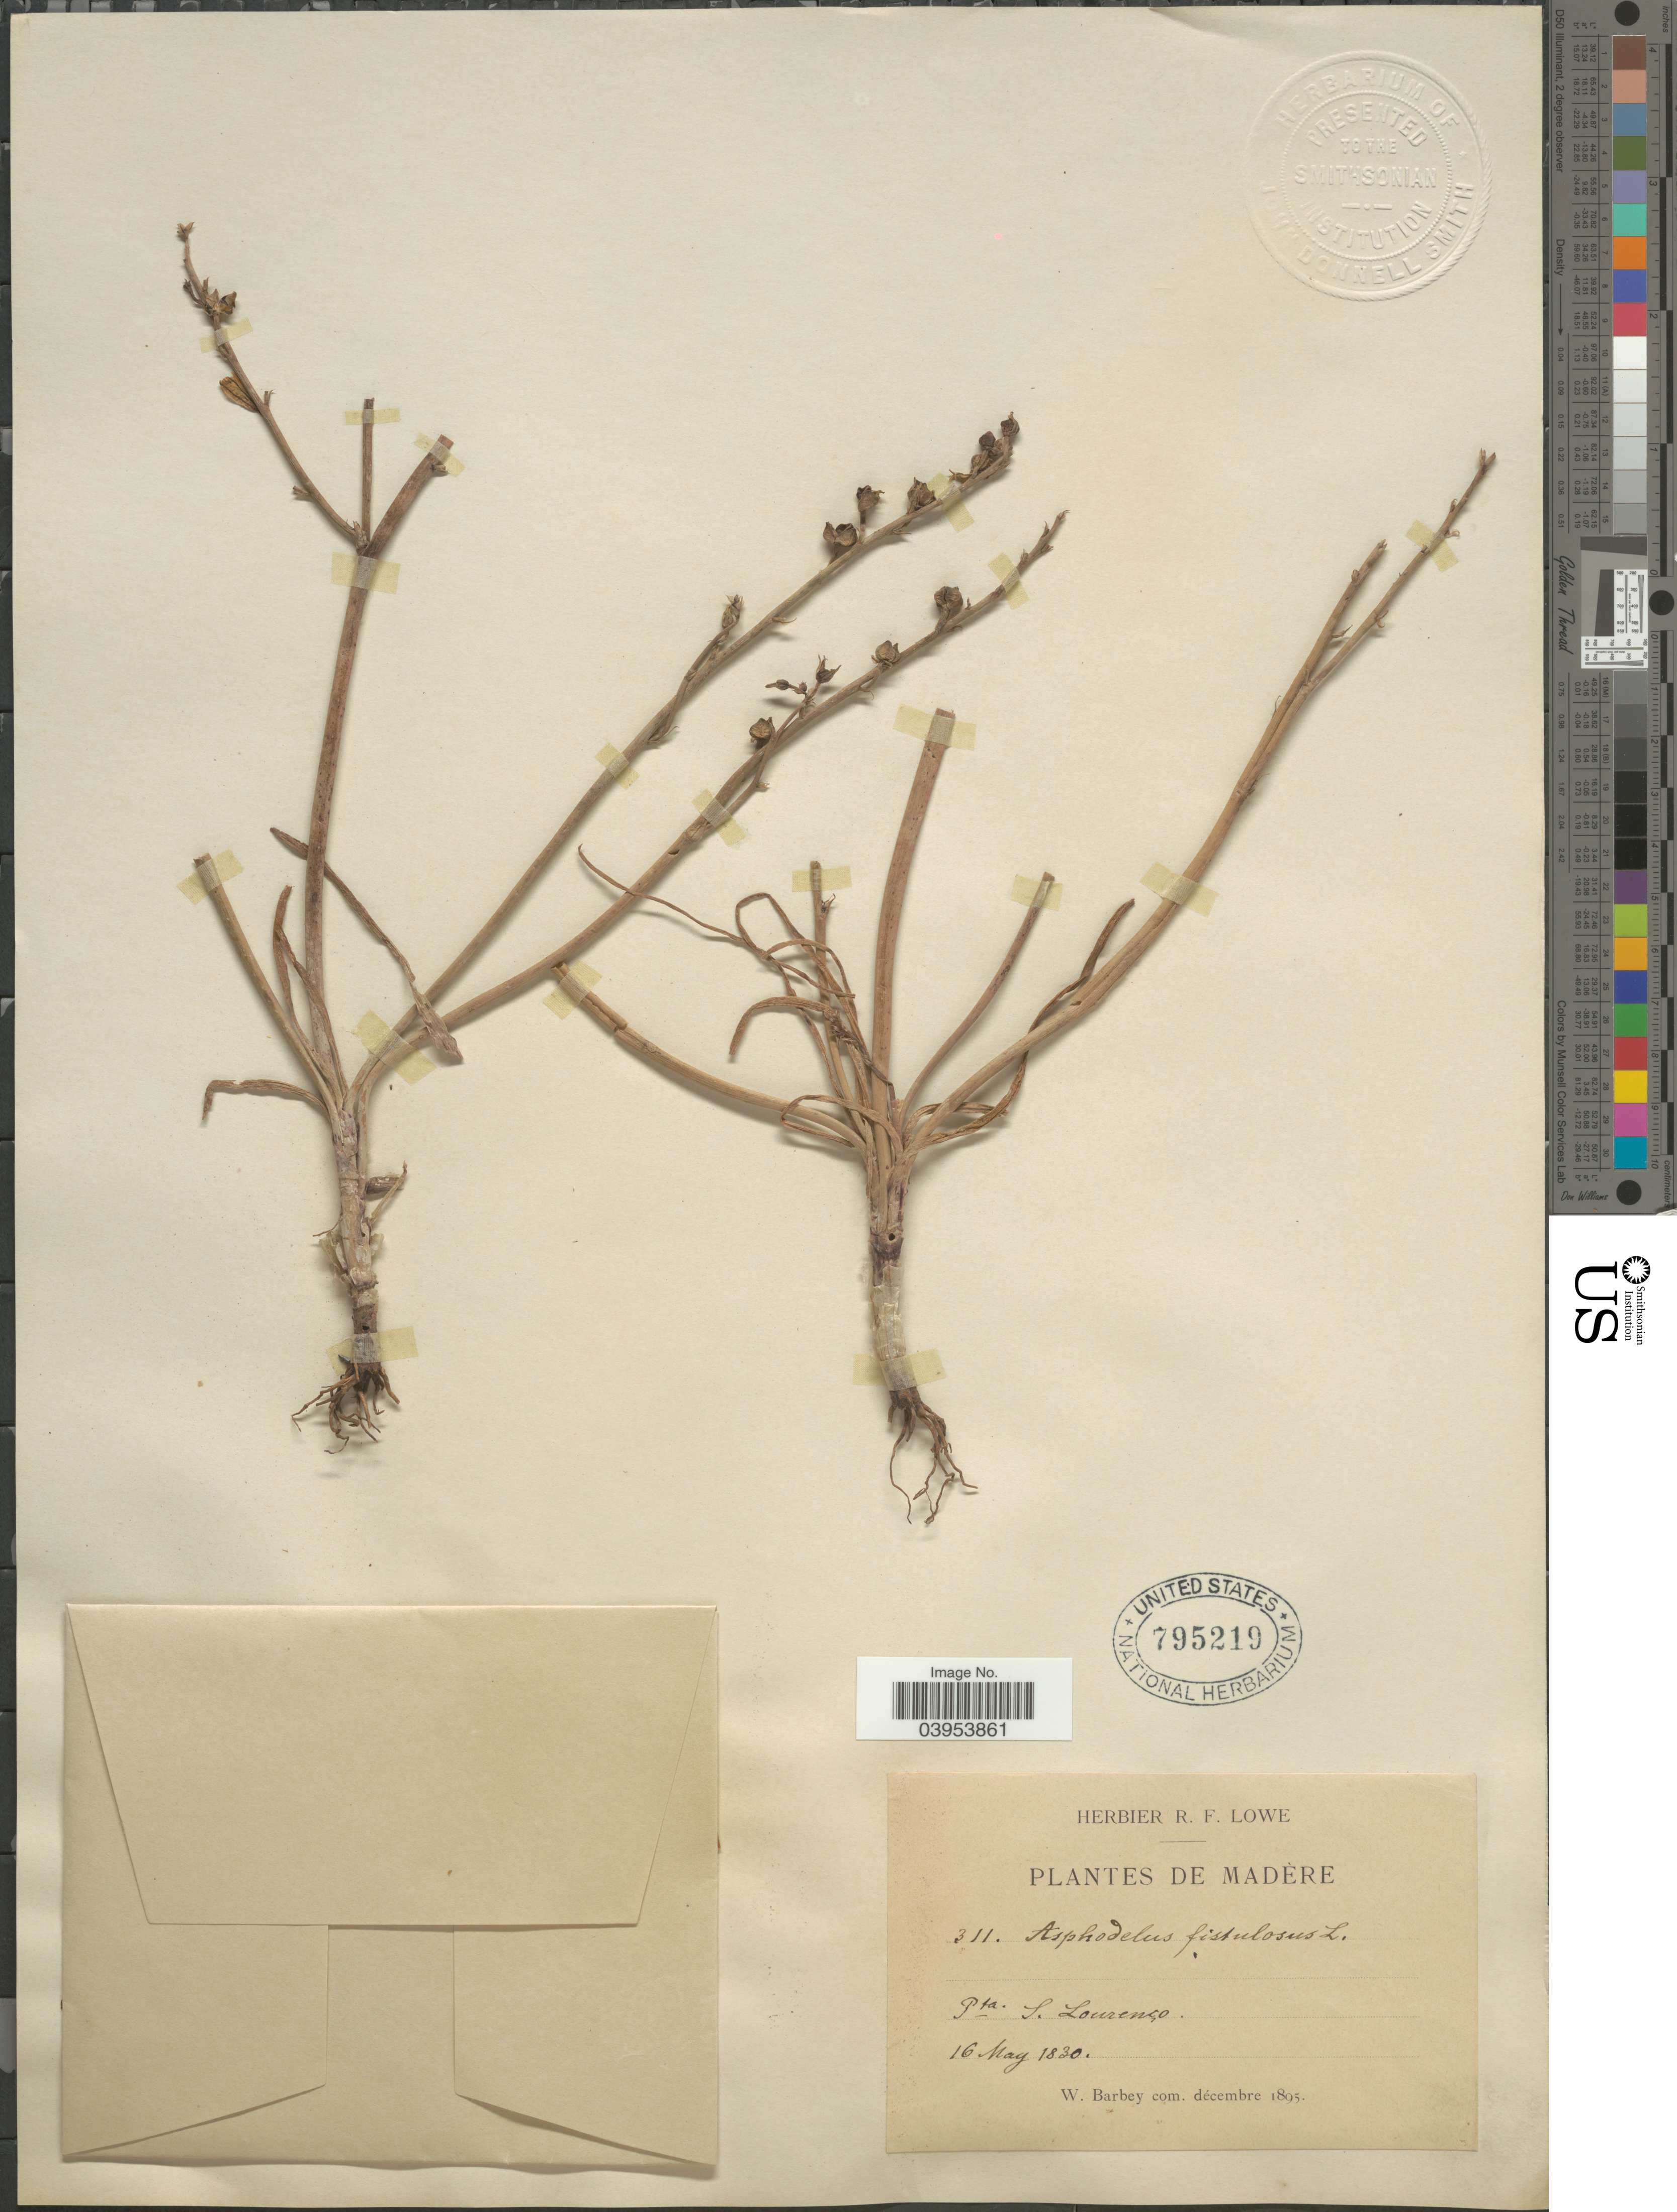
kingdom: Plantae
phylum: Tracheophyta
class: Liliopsida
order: Asparagales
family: Asphodelaceae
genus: Asphodelus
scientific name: Asphodelus fistulosus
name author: L.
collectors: W. Barbey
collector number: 311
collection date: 1830-05-16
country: Portugal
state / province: Madeira (Aut. Reg.)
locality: Madère. Pta. S. Lourenço.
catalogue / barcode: US 795219